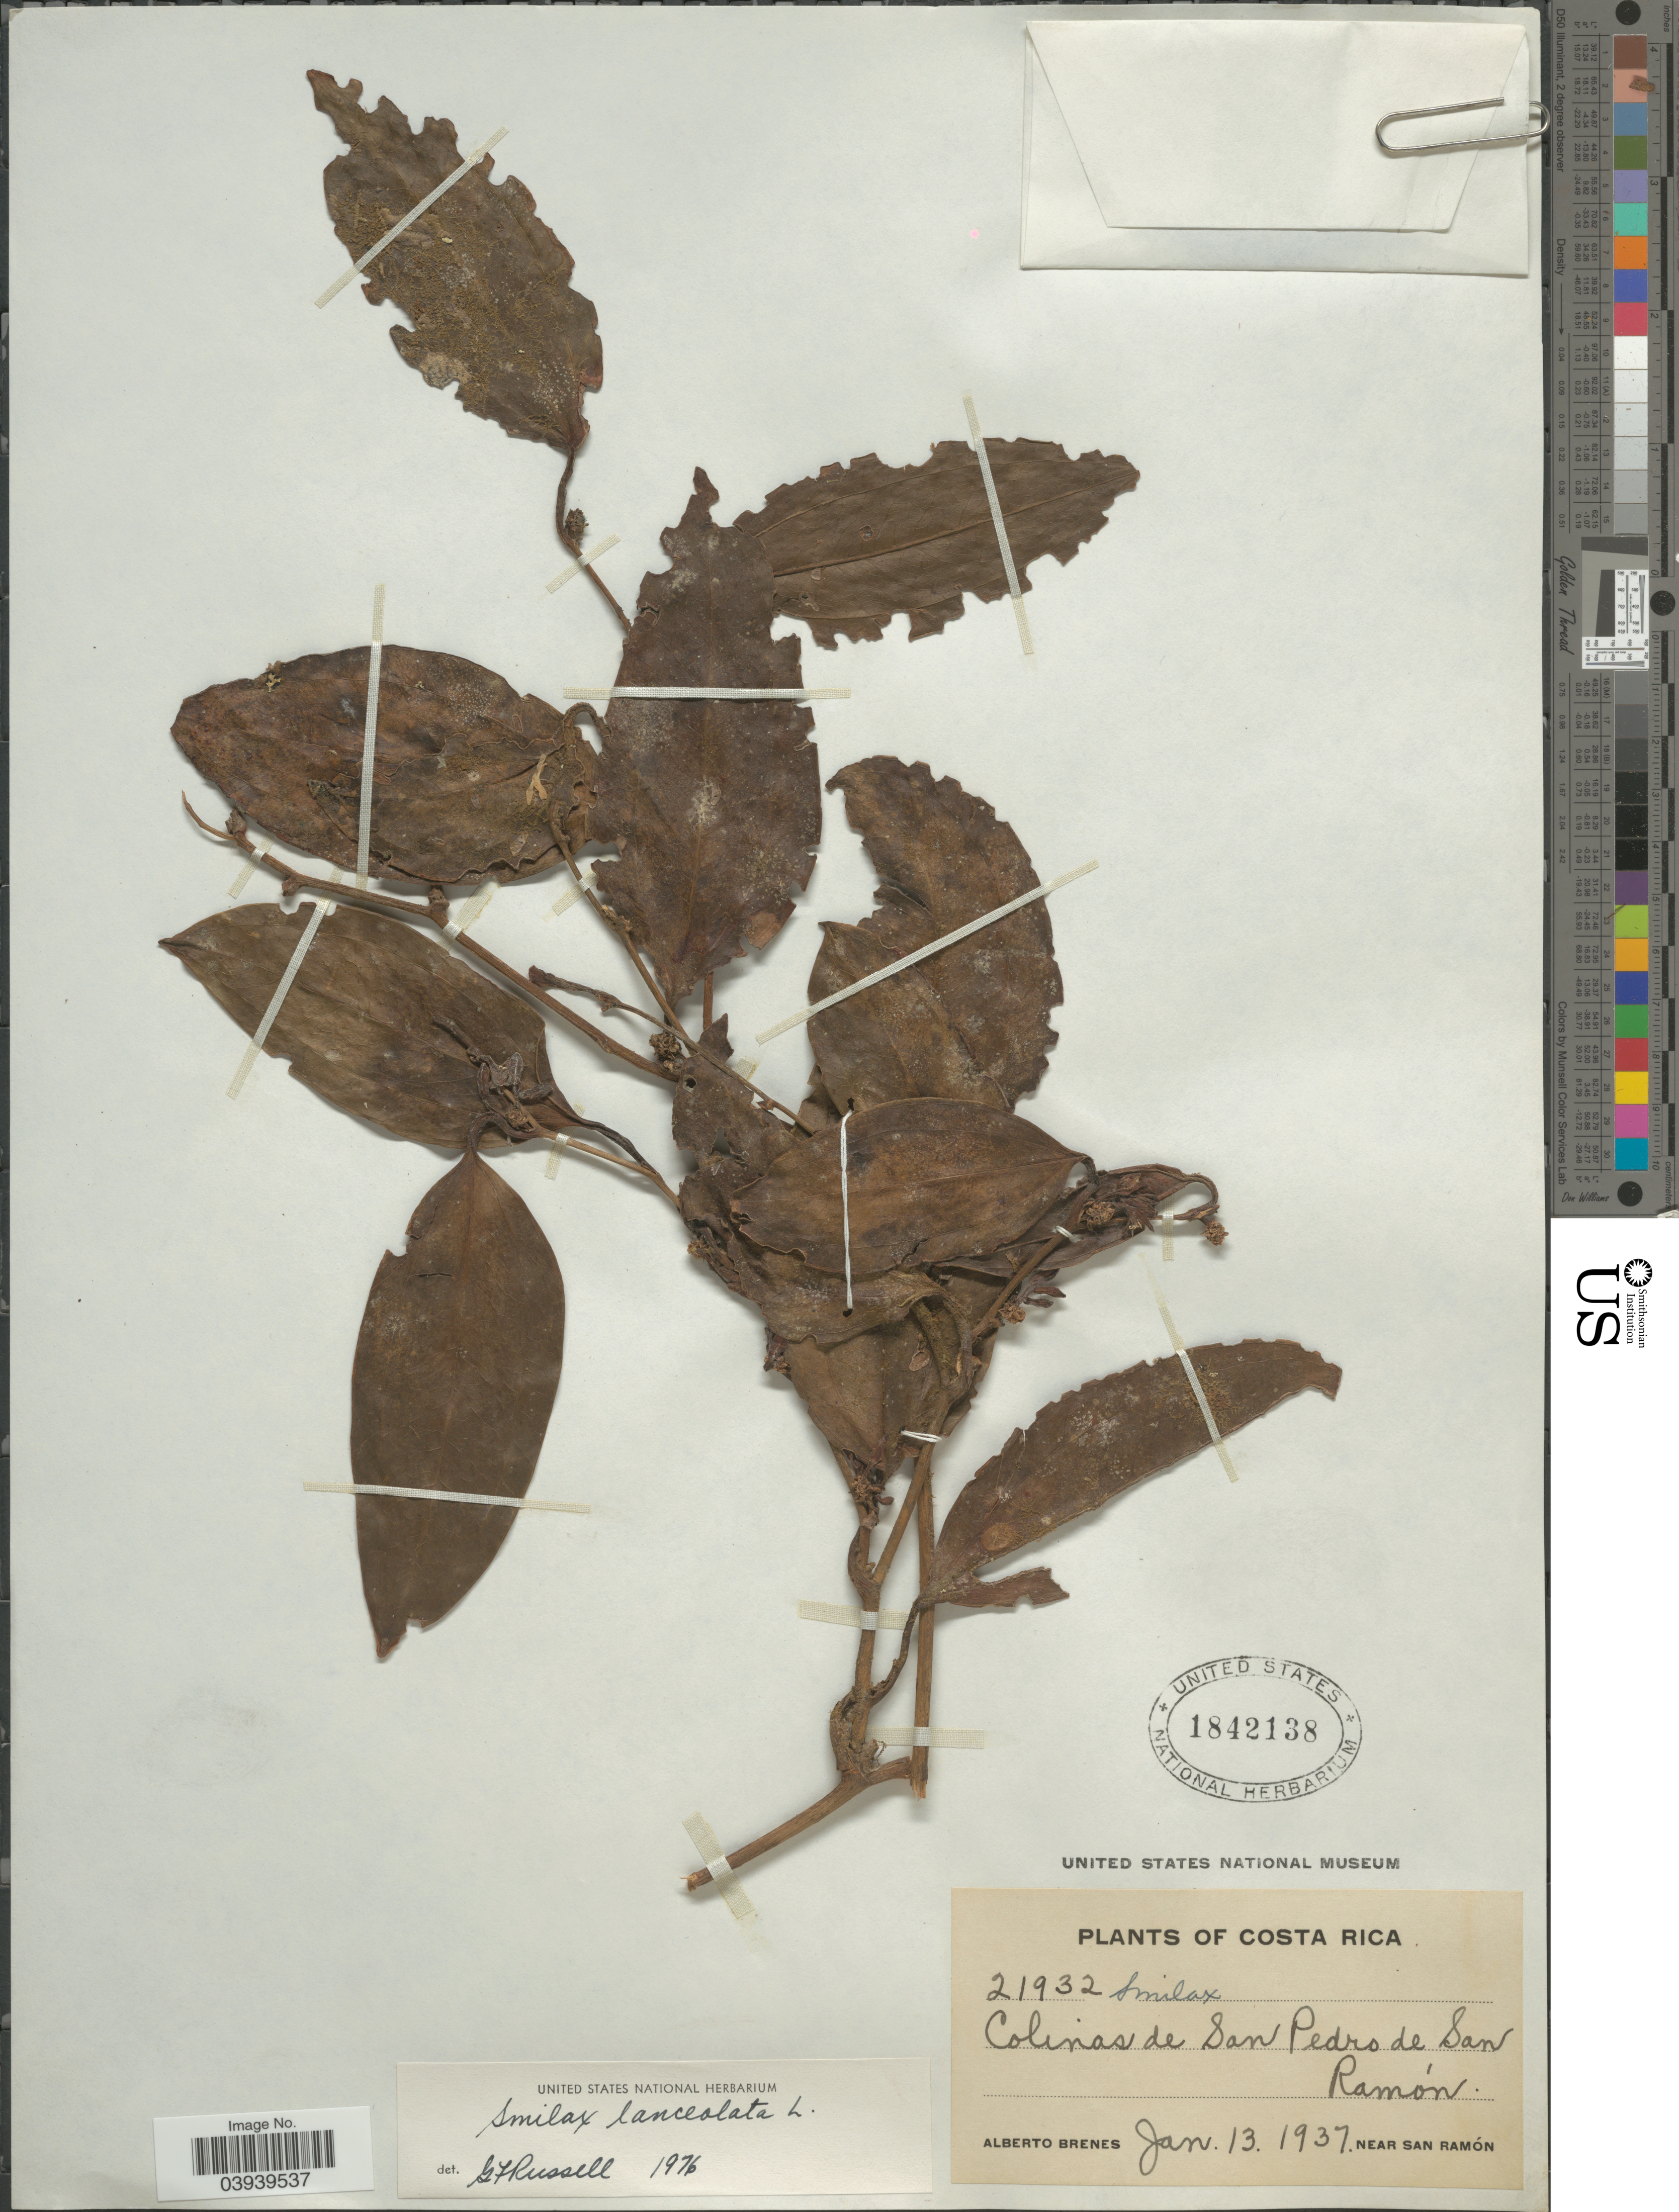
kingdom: Plantae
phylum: Tracheophyta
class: Liliopsida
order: Liliales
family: Smilacaceae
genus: Smilax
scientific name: Smilax lanceolata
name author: L.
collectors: A. Brenes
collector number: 21932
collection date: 1937-01-13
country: Costa Rica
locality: Colinas de San Pedro de San Ramón. Near San Ramón.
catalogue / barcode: US 1842138